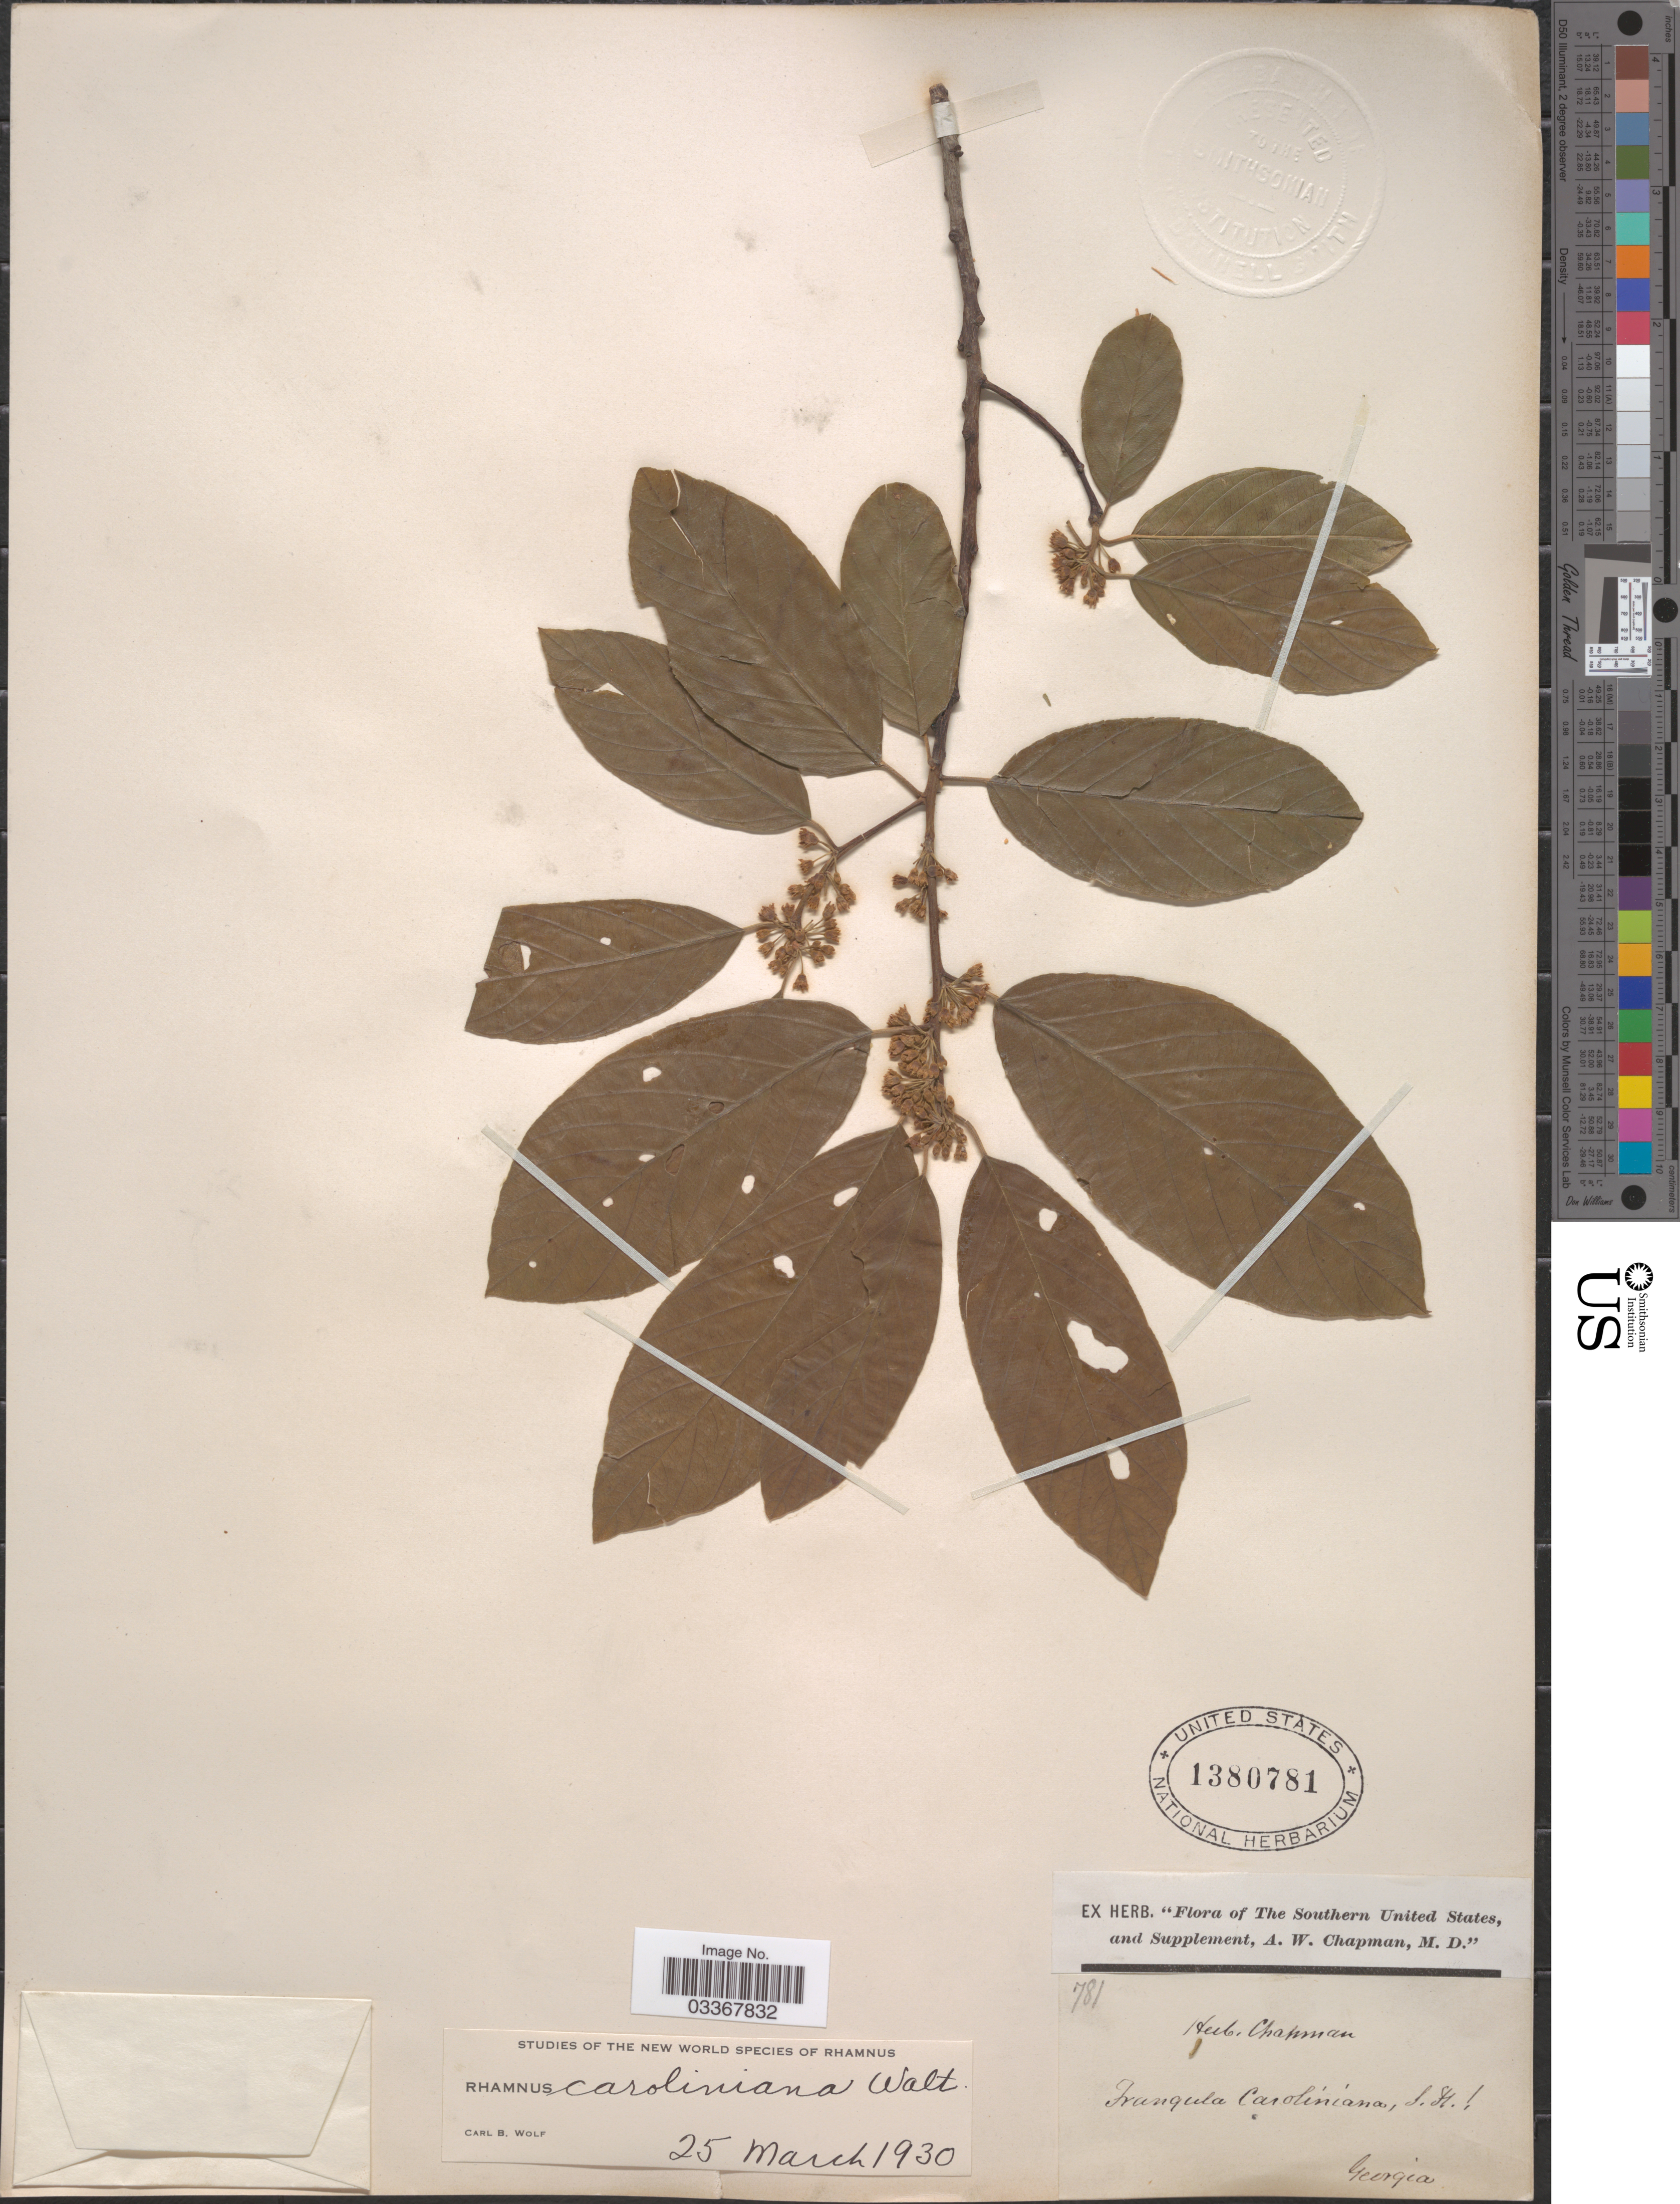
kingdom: Plantae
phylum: Tracheophyta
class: Magnoliopsida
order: Rosales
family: Rhamnaceae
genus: Frangula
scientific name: Frangula caroliniana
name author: (Walter) A. Gray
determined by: Strong, Mark T., (BOT), Smithsonian Institution - National Museum of Natural History (UNITED STATES)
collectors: ex herb. A.W. Chapman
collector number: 781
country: United States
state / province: Georgia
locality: The Southern United States.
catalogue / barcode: US 1380781